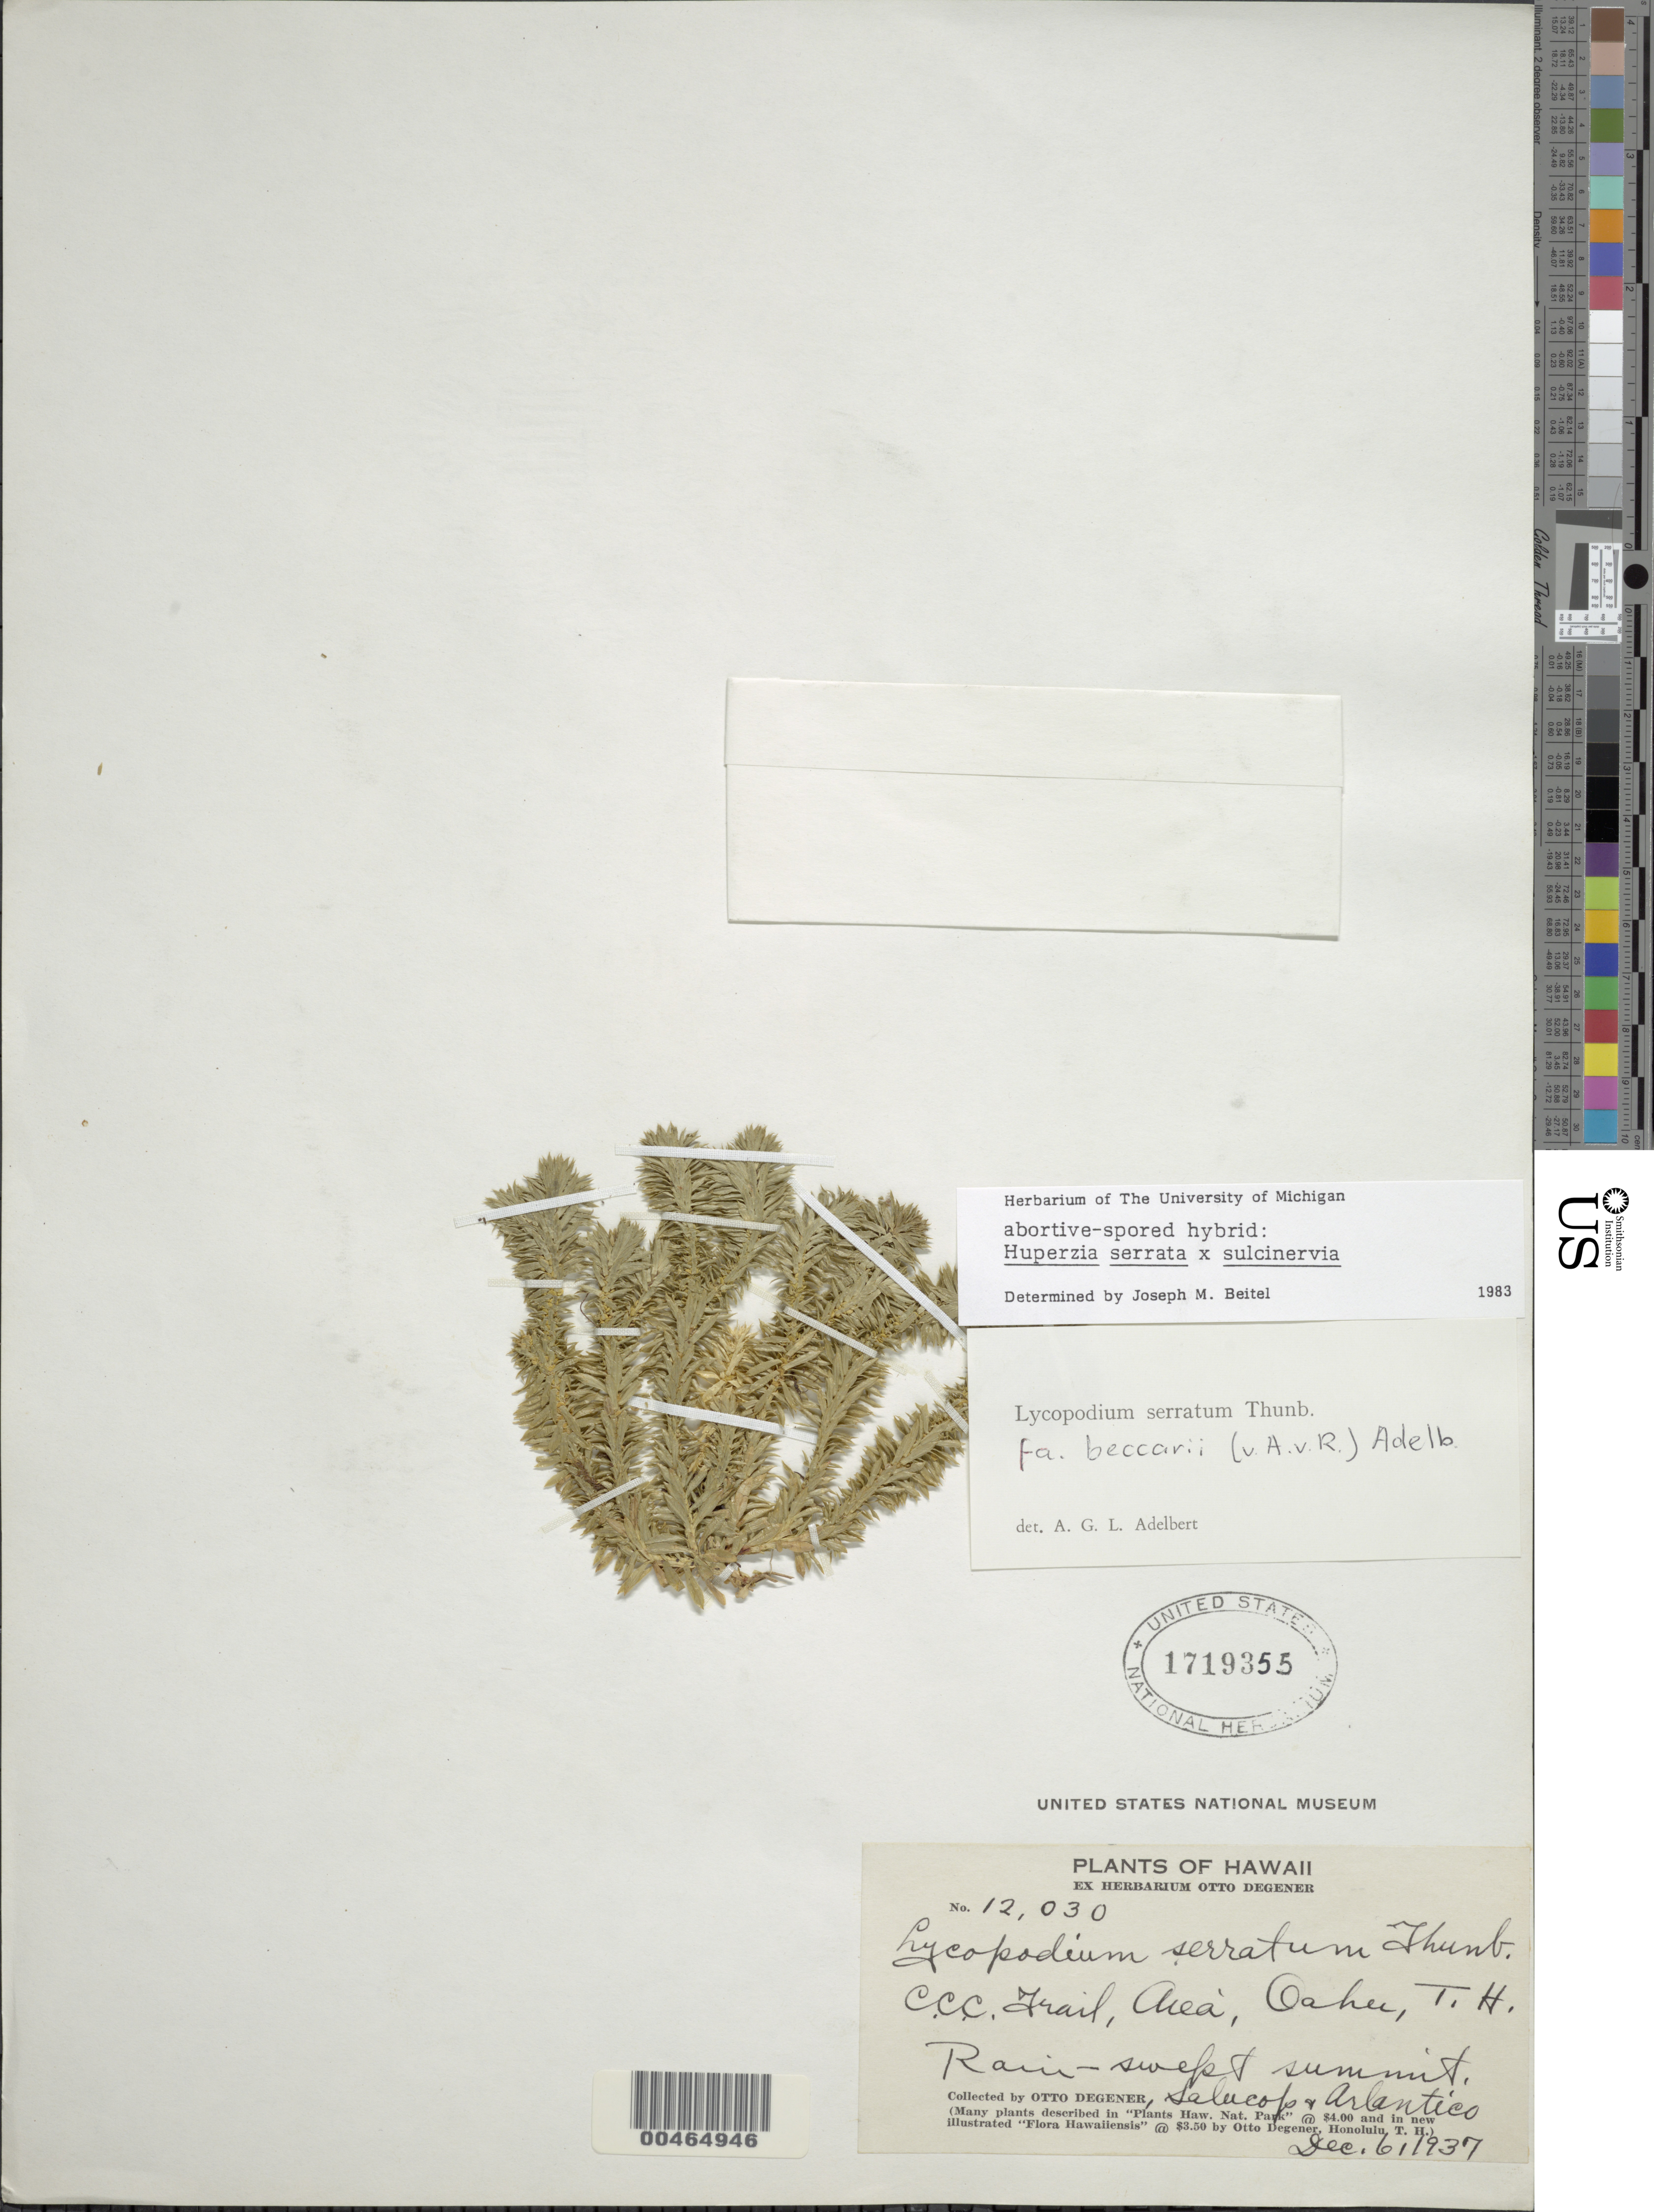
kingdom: Plantae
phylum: Tracheophyta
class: Lycopodiopsida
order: Lycopodiales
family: Lycopodiaceae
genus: Huperzia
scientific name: Huperzia serrata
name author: (Thunb.) Trevis.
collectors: O. Degener, -- Salucop & Arlantico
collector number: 12030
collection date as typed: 6 Dec 1937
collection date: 1937-12-06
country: United States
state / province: Hawaii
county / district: Honolulu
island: Oahu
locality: C.C.C. Trail, Aiea, summit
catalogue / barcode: US 1719355